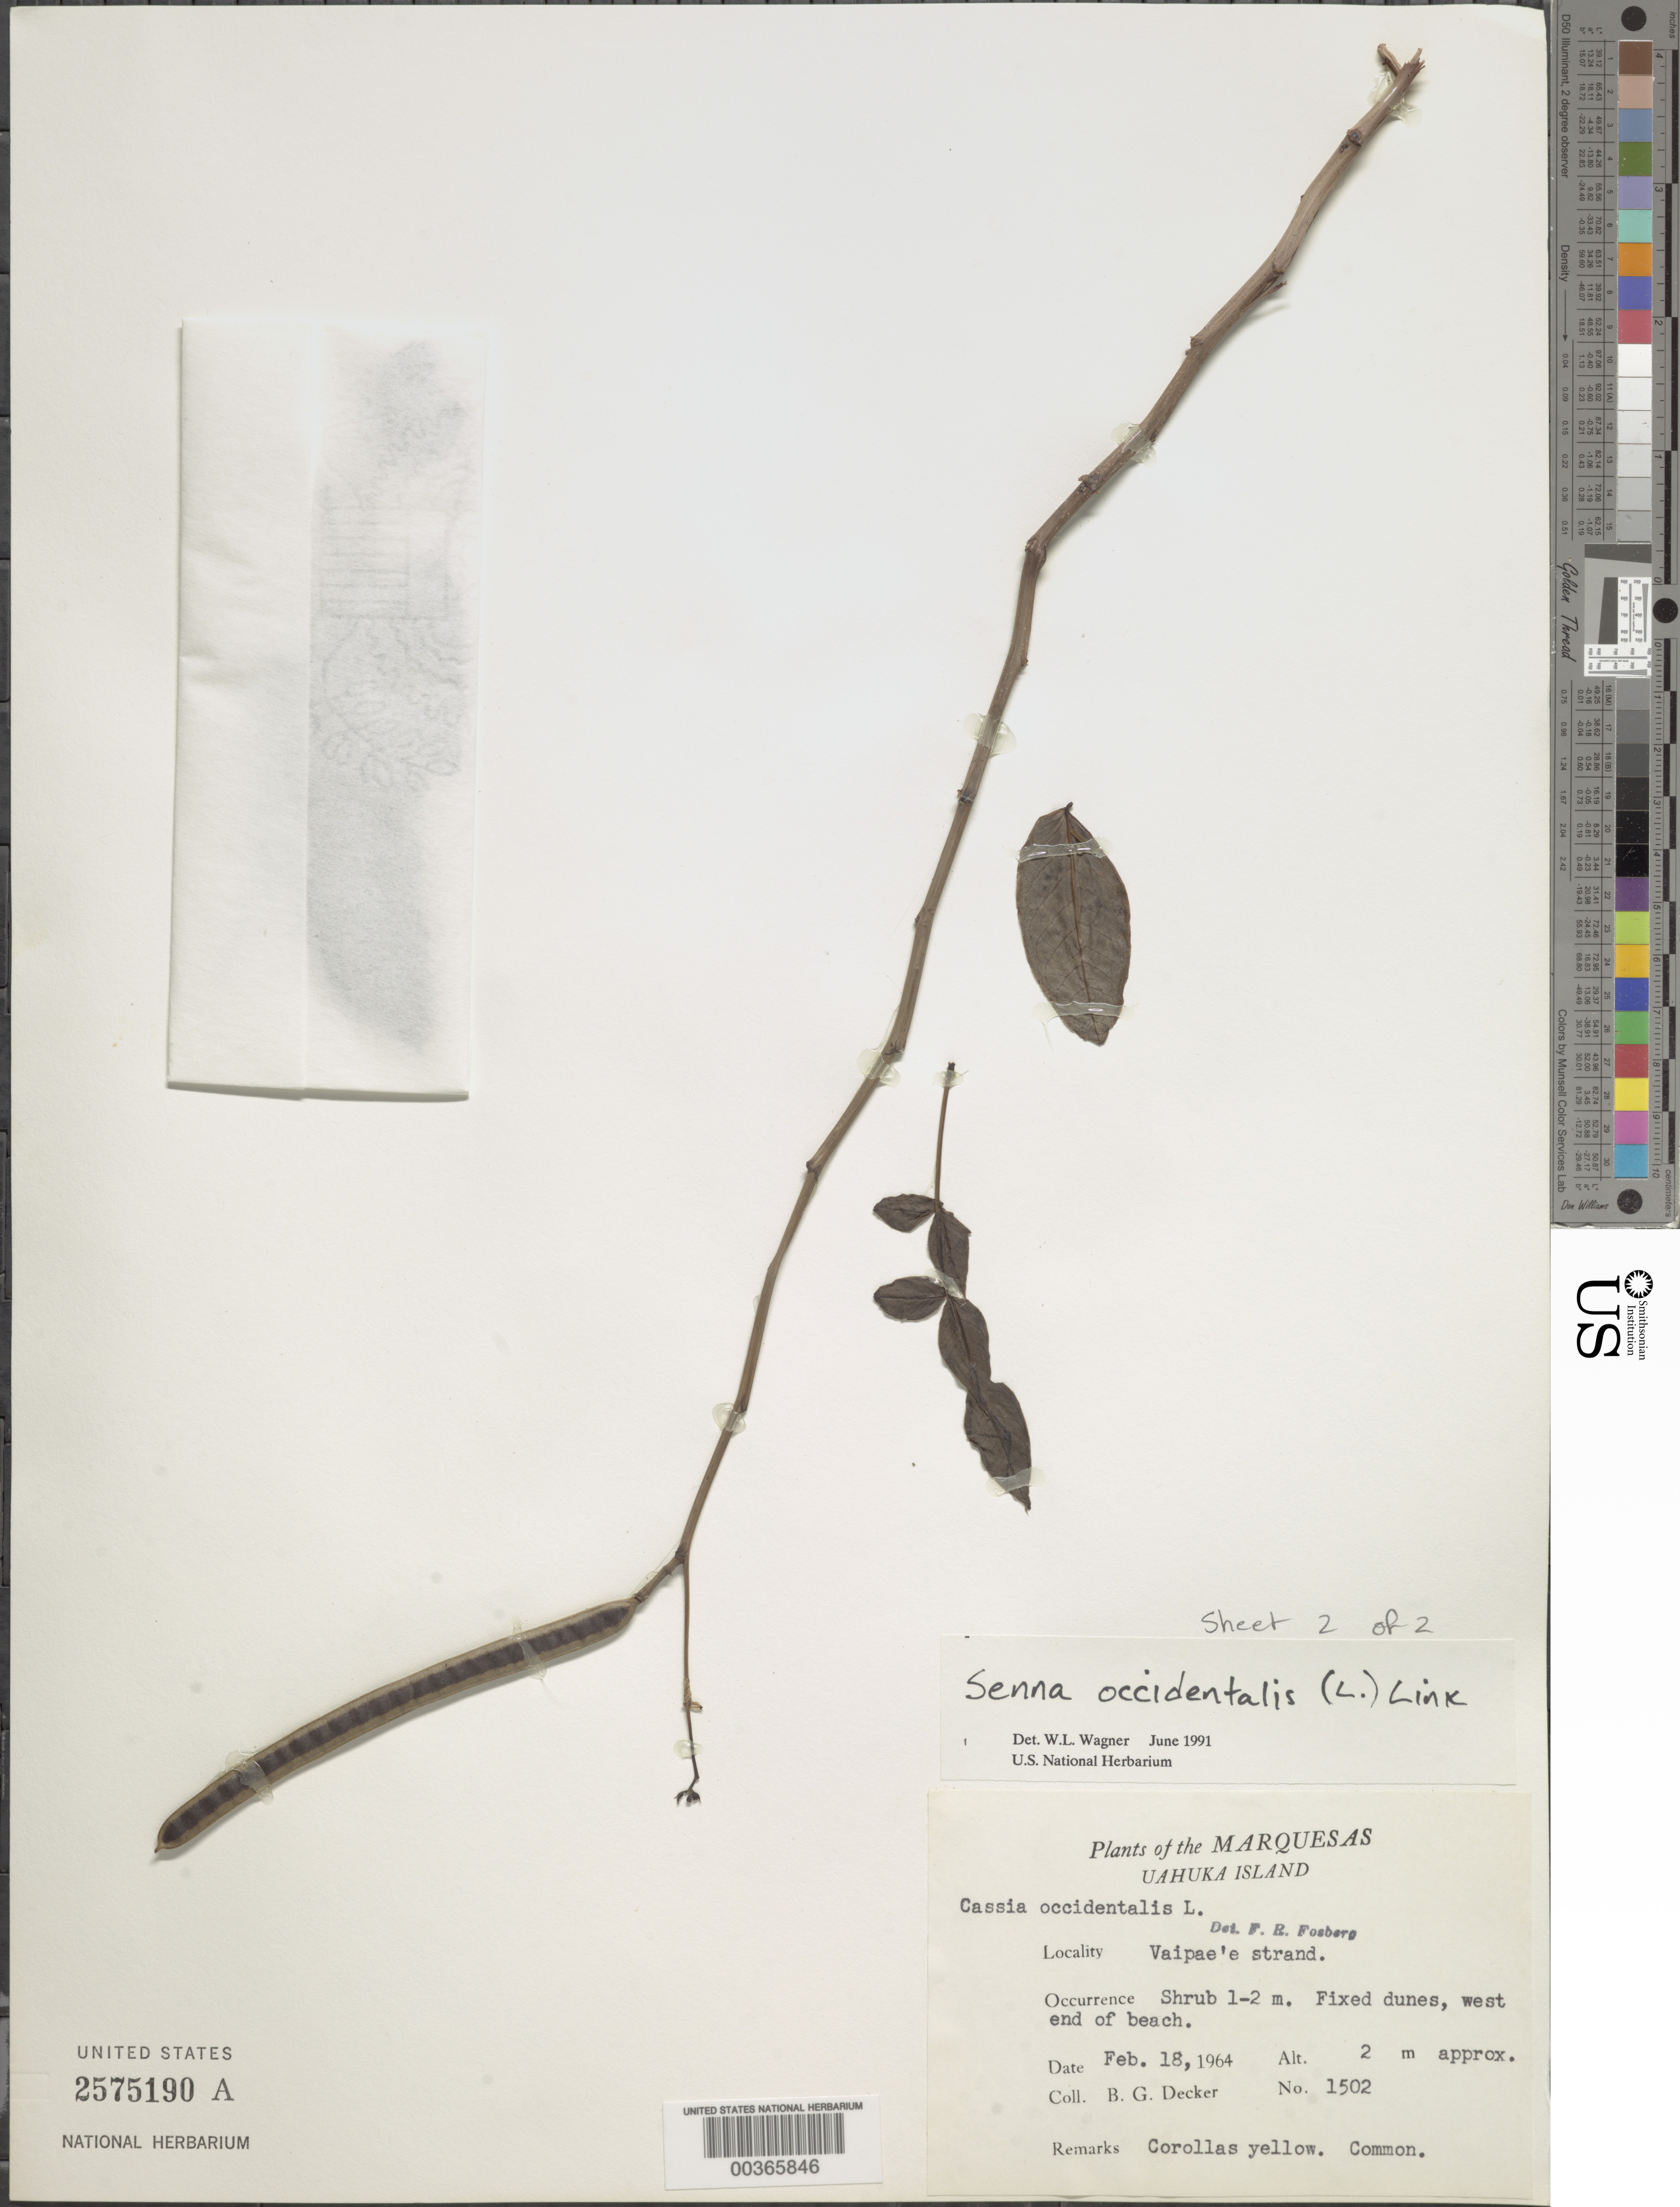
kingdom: Plantae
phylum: Tracheophyta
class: Magnoliopsida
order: Fabales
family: Fabaceae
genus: Senna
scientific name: Senna occidentalis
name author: (L.) Link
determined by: Wagner, W. L., (BOT), Smithsonian Institution - National Museum of Natural History (UNITED STATES)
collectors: B. G. Decker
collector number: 1502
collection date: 1964-02-18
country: French Polynesia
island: Ua Huka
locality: Vaipae'e strand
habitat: Fixed dunes, west end of beach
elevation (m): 2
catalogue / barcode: US 2575190A